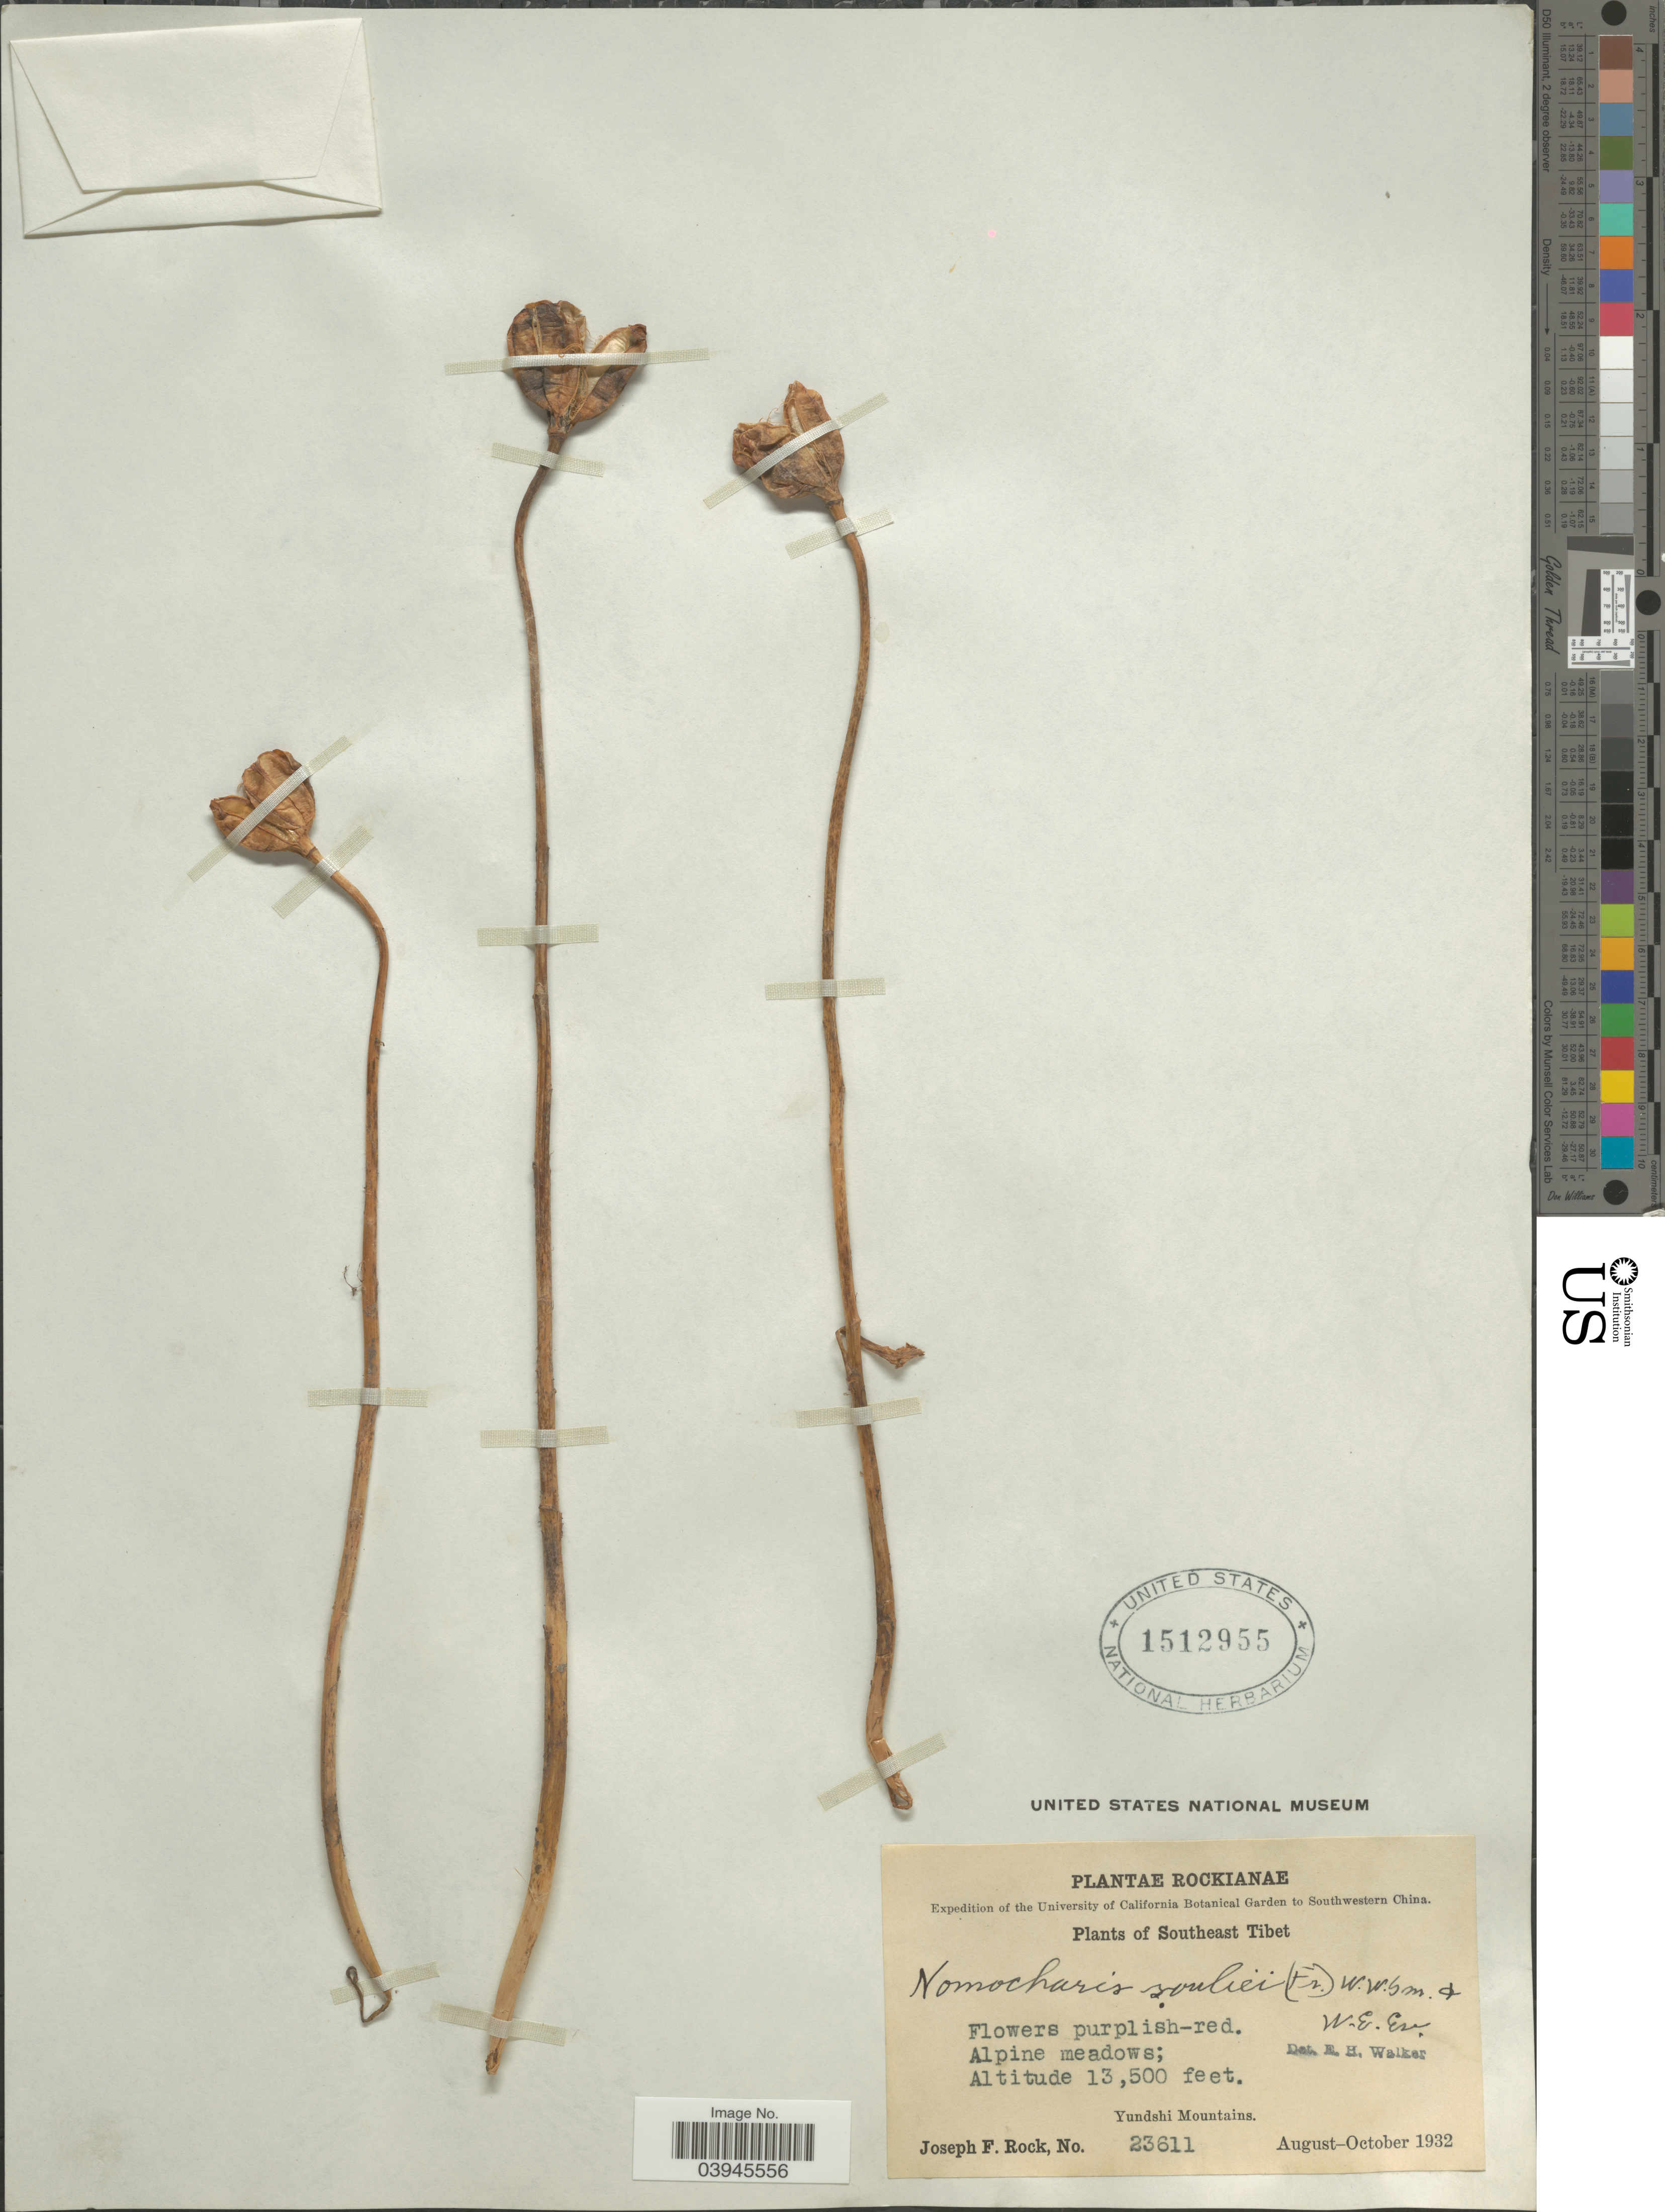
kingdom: Plantae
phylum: Tracheophyta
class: Liliopsida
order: Liliales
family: Liliaceae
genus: Lilium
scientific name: Lilium souliei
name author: (Franch.) Sealy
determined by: Strong, Mark T., (BOT), Smithsonian Institution - National Museum of Natural History (UNITED STATES)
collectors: J. F. Rock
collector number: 23611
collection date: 1932-08/1932-10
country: China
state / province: Xizang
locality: Southwestern China. Southeast Tibet. Alpine meadows; Yundshi Mountains.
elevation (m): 4115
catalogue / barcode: US 1512955